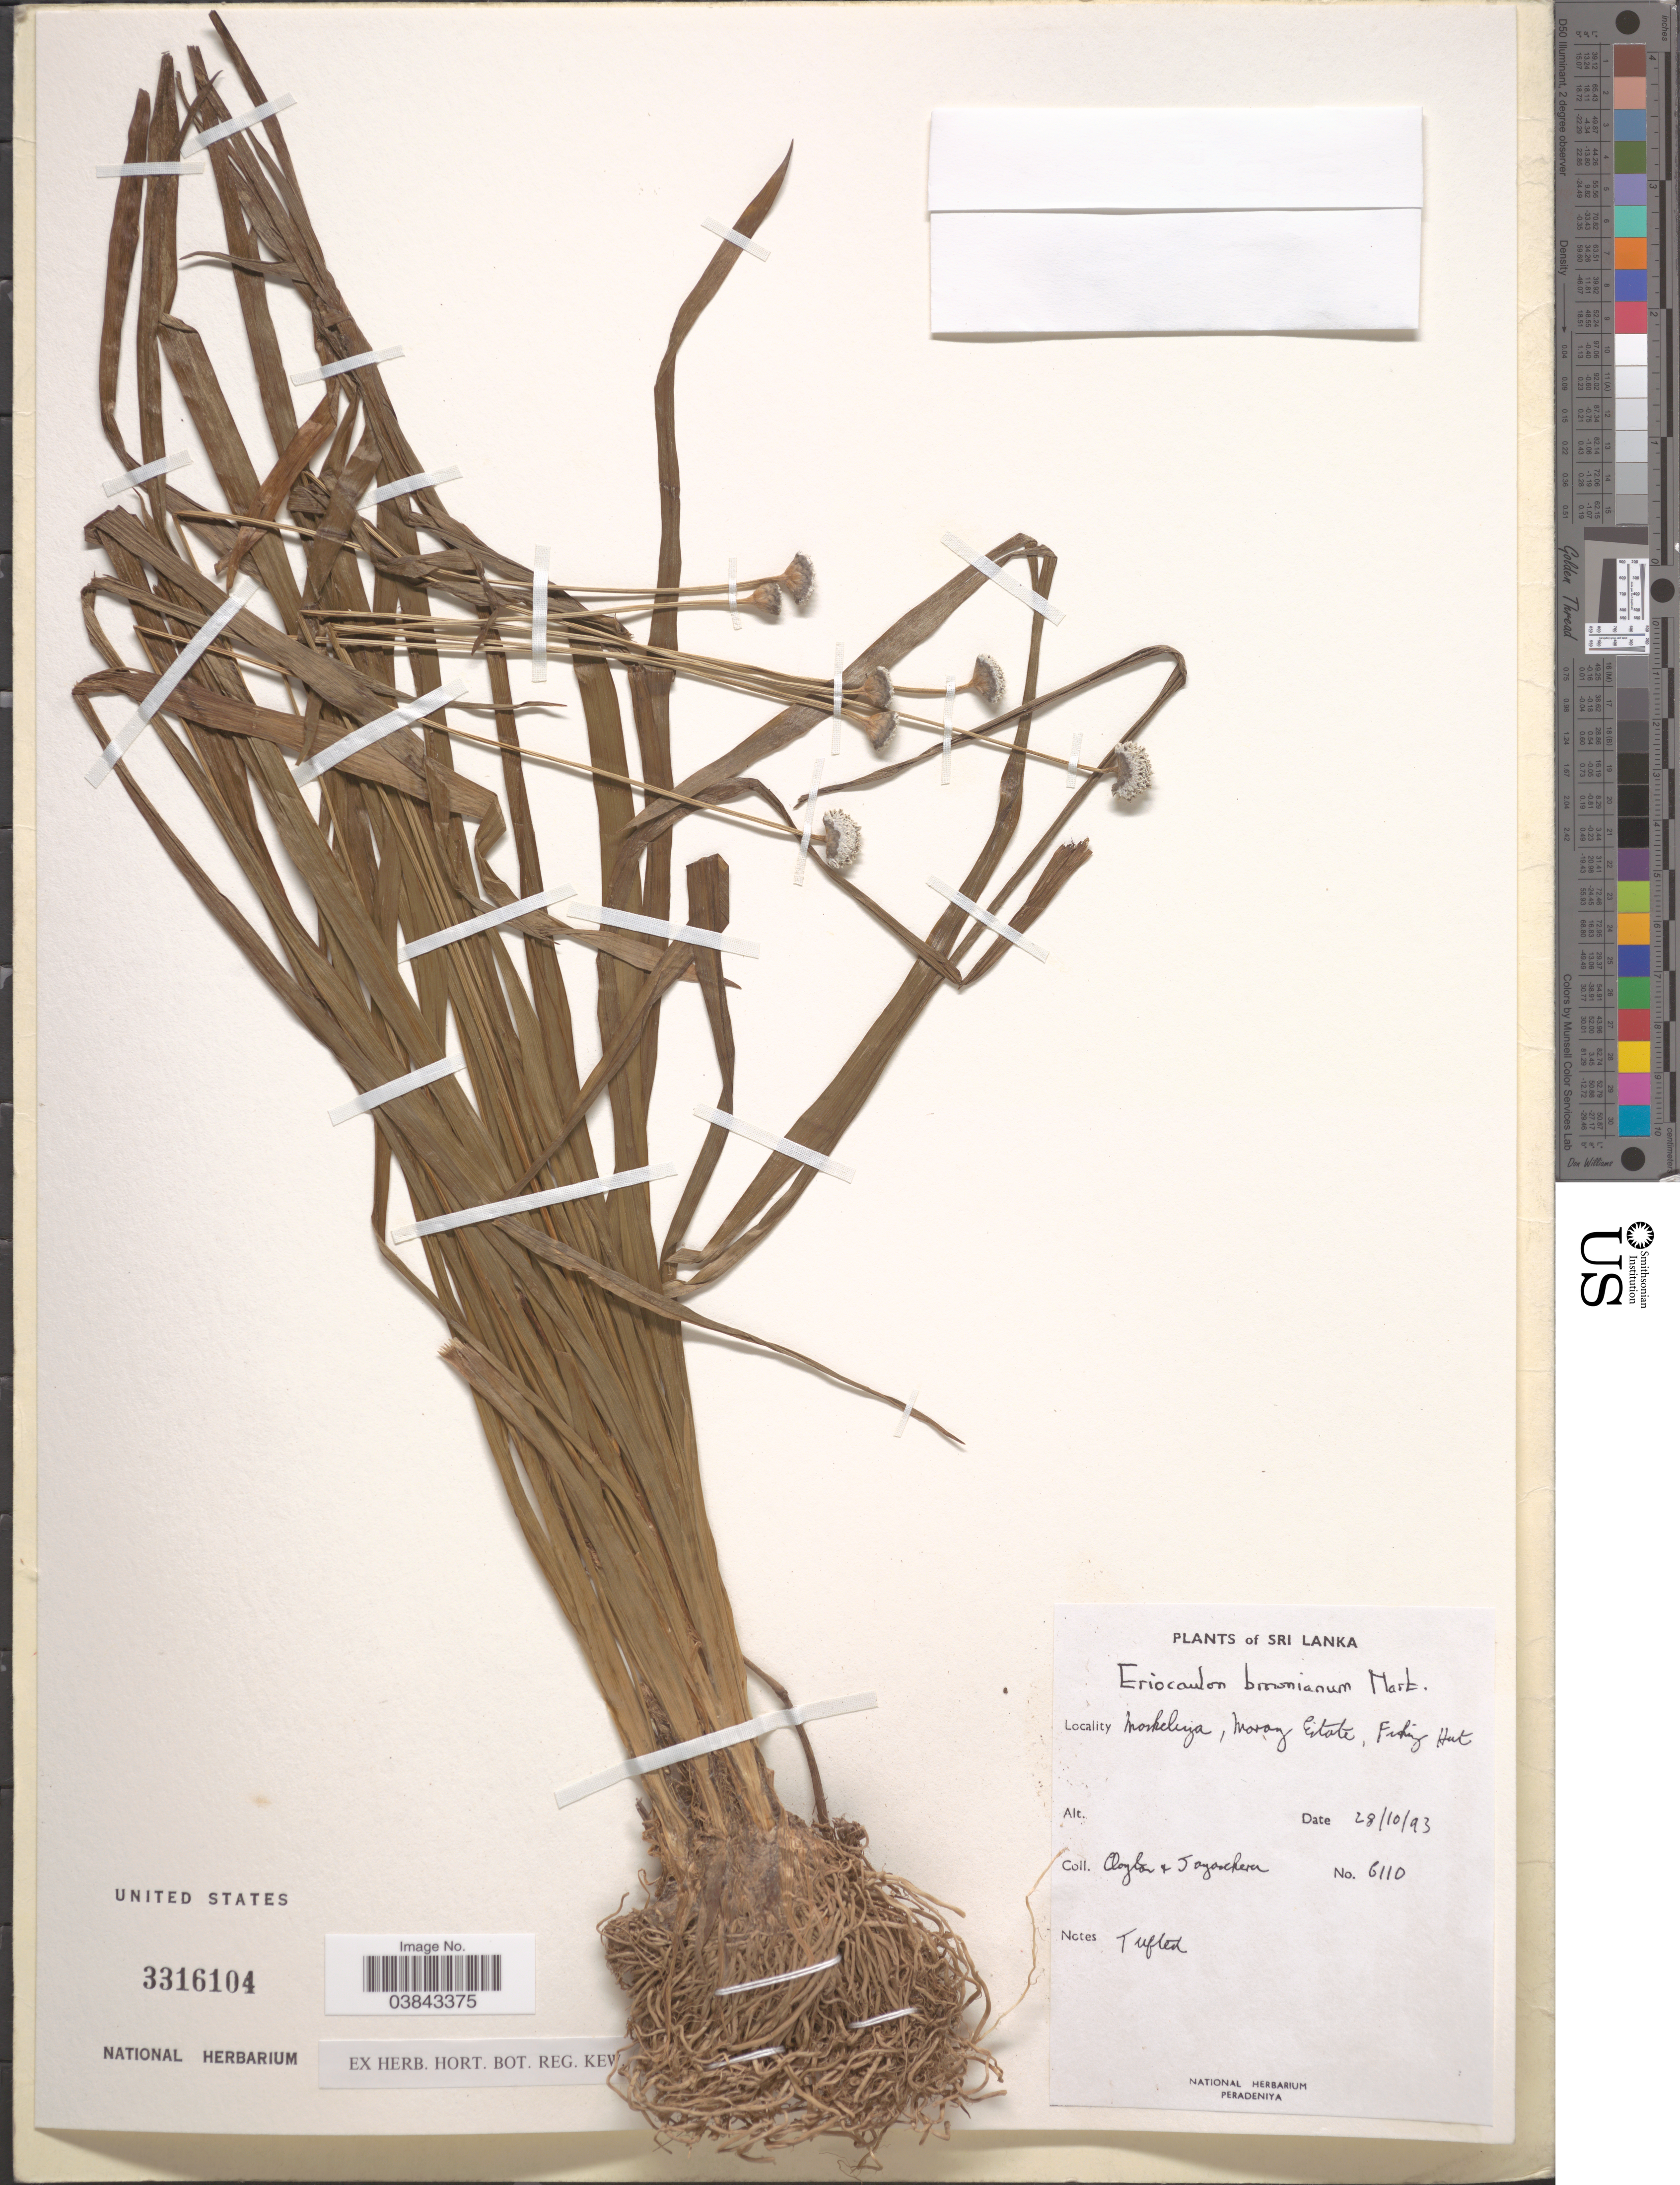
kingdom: Plantae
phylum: Tracheophyta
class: Liliopsida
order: Poales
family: Eriocaulaceae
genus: Eriocaulon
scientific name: Eriocaulon brownianum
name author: Mart.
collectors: Clayton & Jayachera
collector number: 6110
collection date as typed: Transcribed d/m/y: 28/10/93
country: Sri Lanka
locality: Maskeliya, Moray Estate, Fishing Hut.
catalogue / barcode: US 3316104